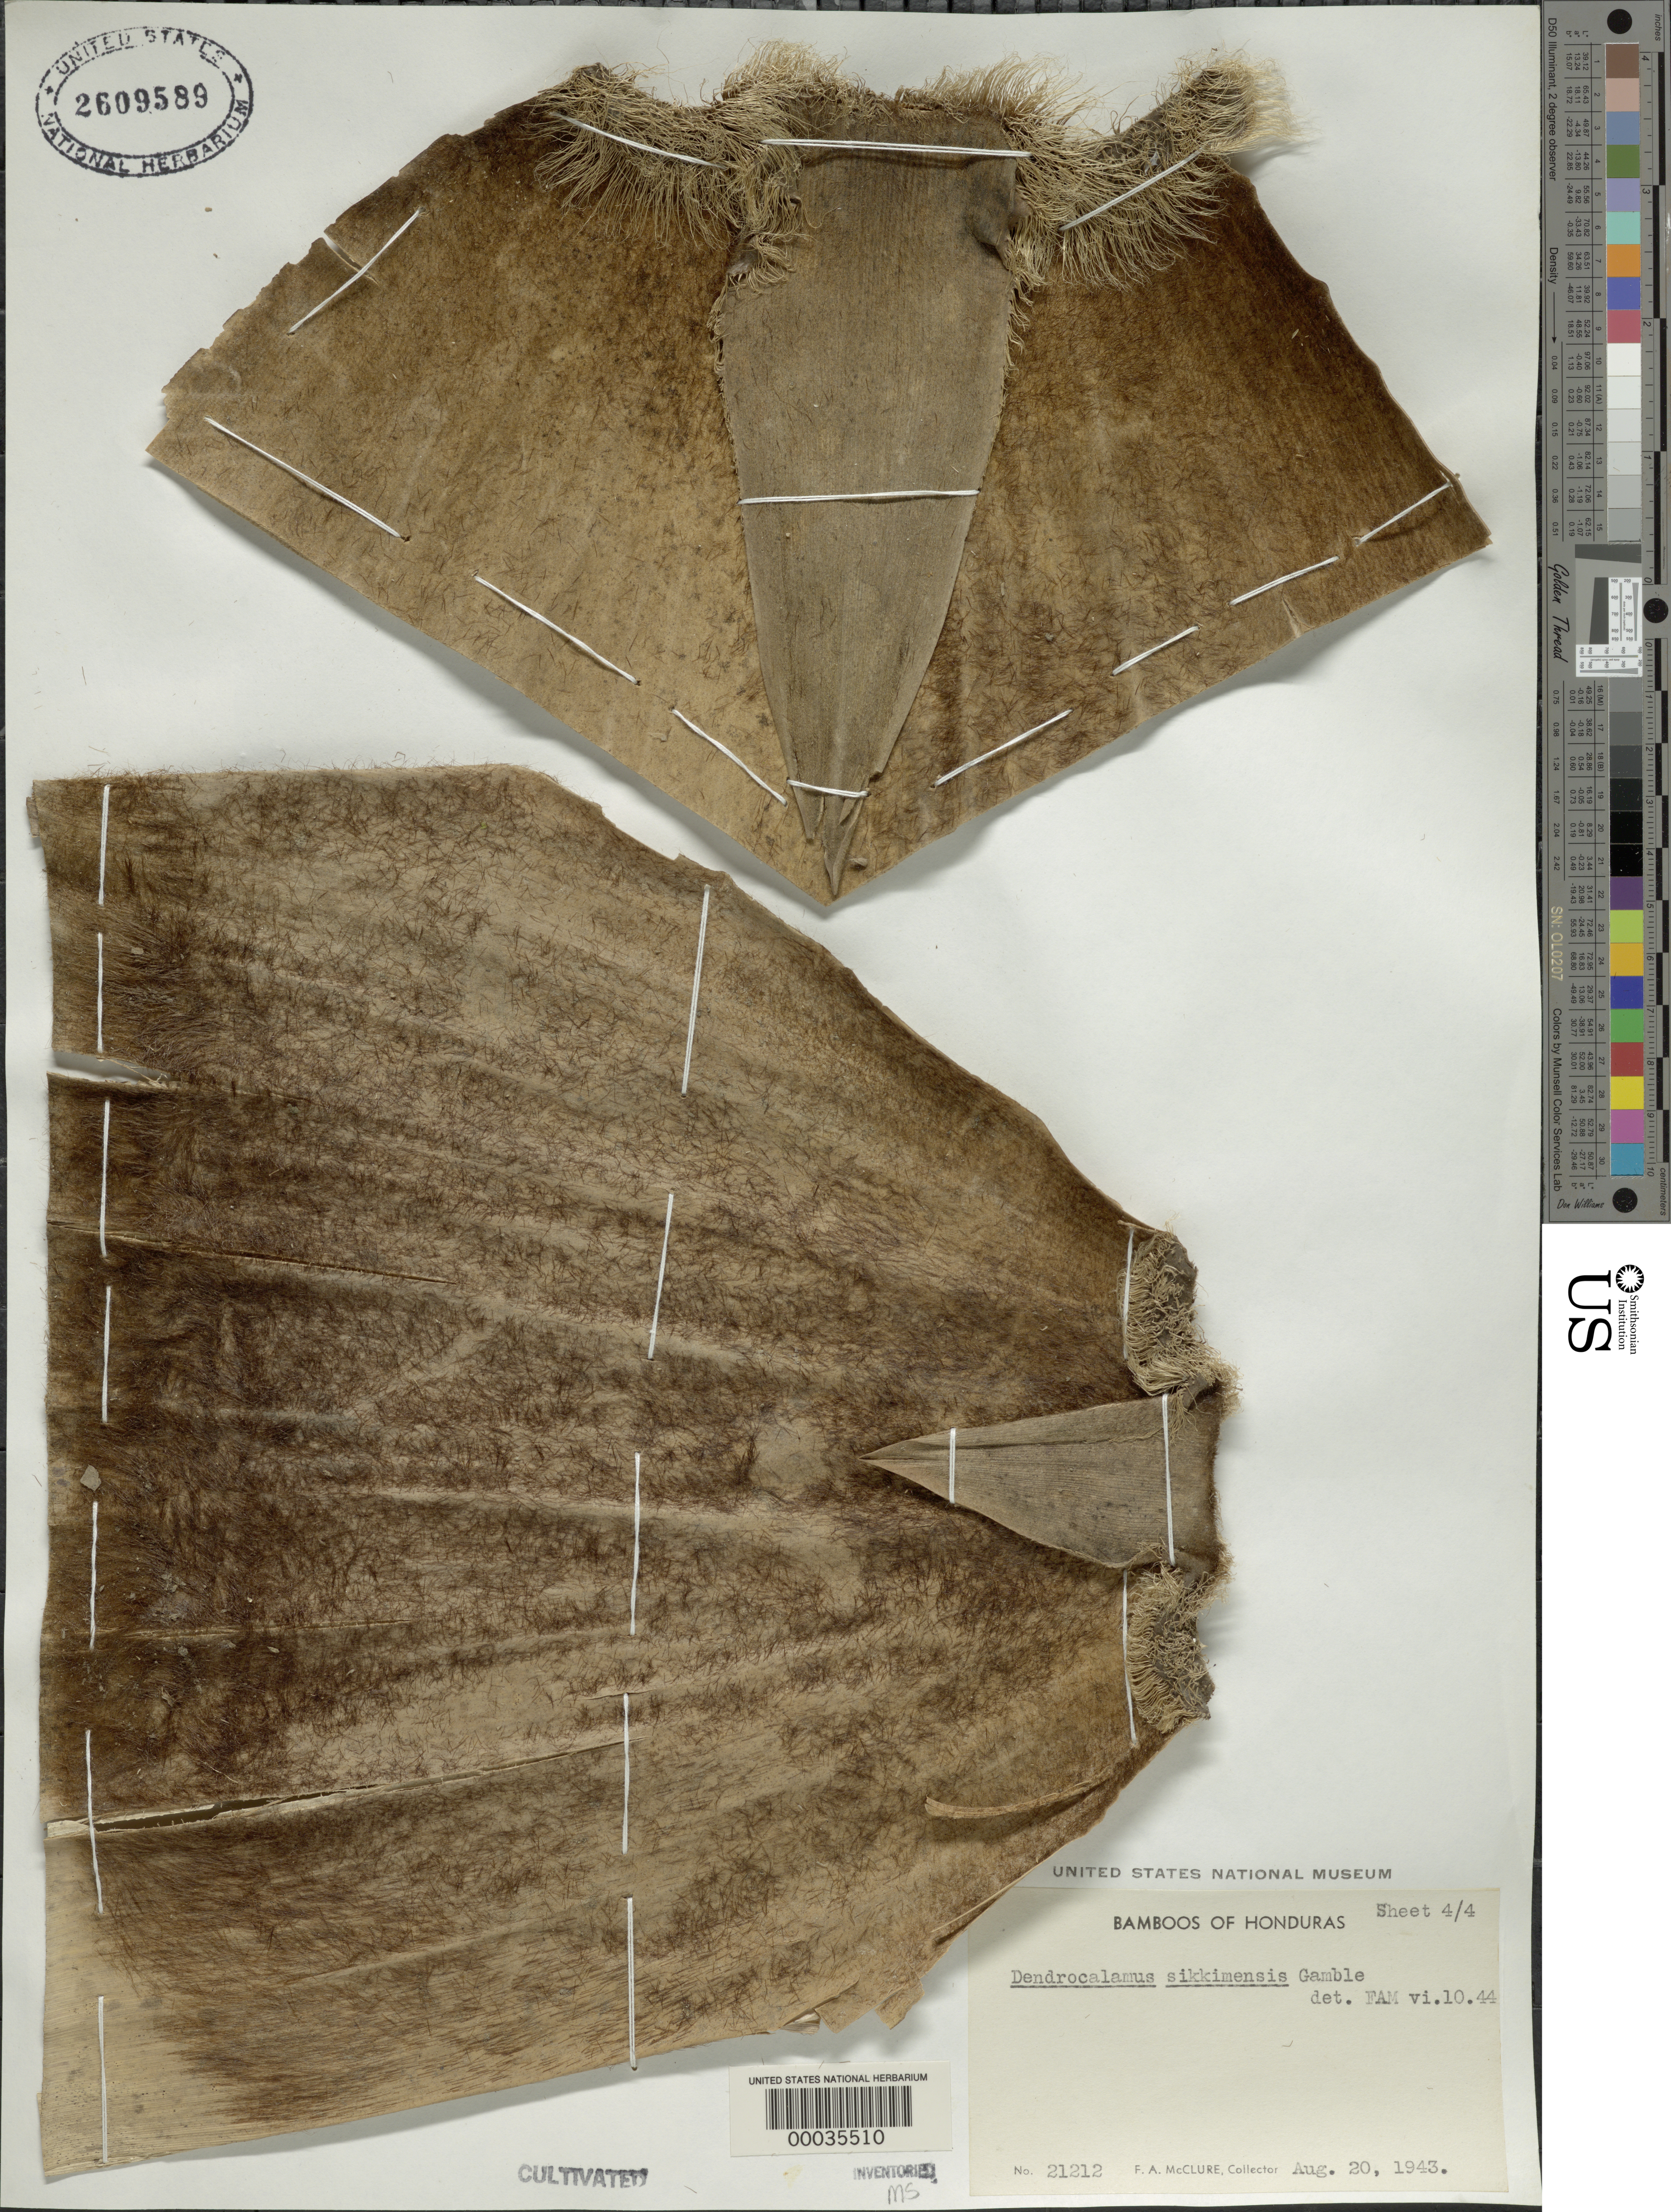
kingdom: Plantae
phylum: Tracheophyta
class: Liliopsida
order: Poales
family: Poaceae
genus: Dendrocalamus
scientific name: Dendrocalamus sikkimensis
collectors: F. A. McClure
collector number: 21212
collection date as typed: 20 Aug 1943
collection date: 1943-08-20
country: Honduras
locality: United fruit co's. agricultural experimental station-Lancetilla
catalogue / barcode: US 2609589